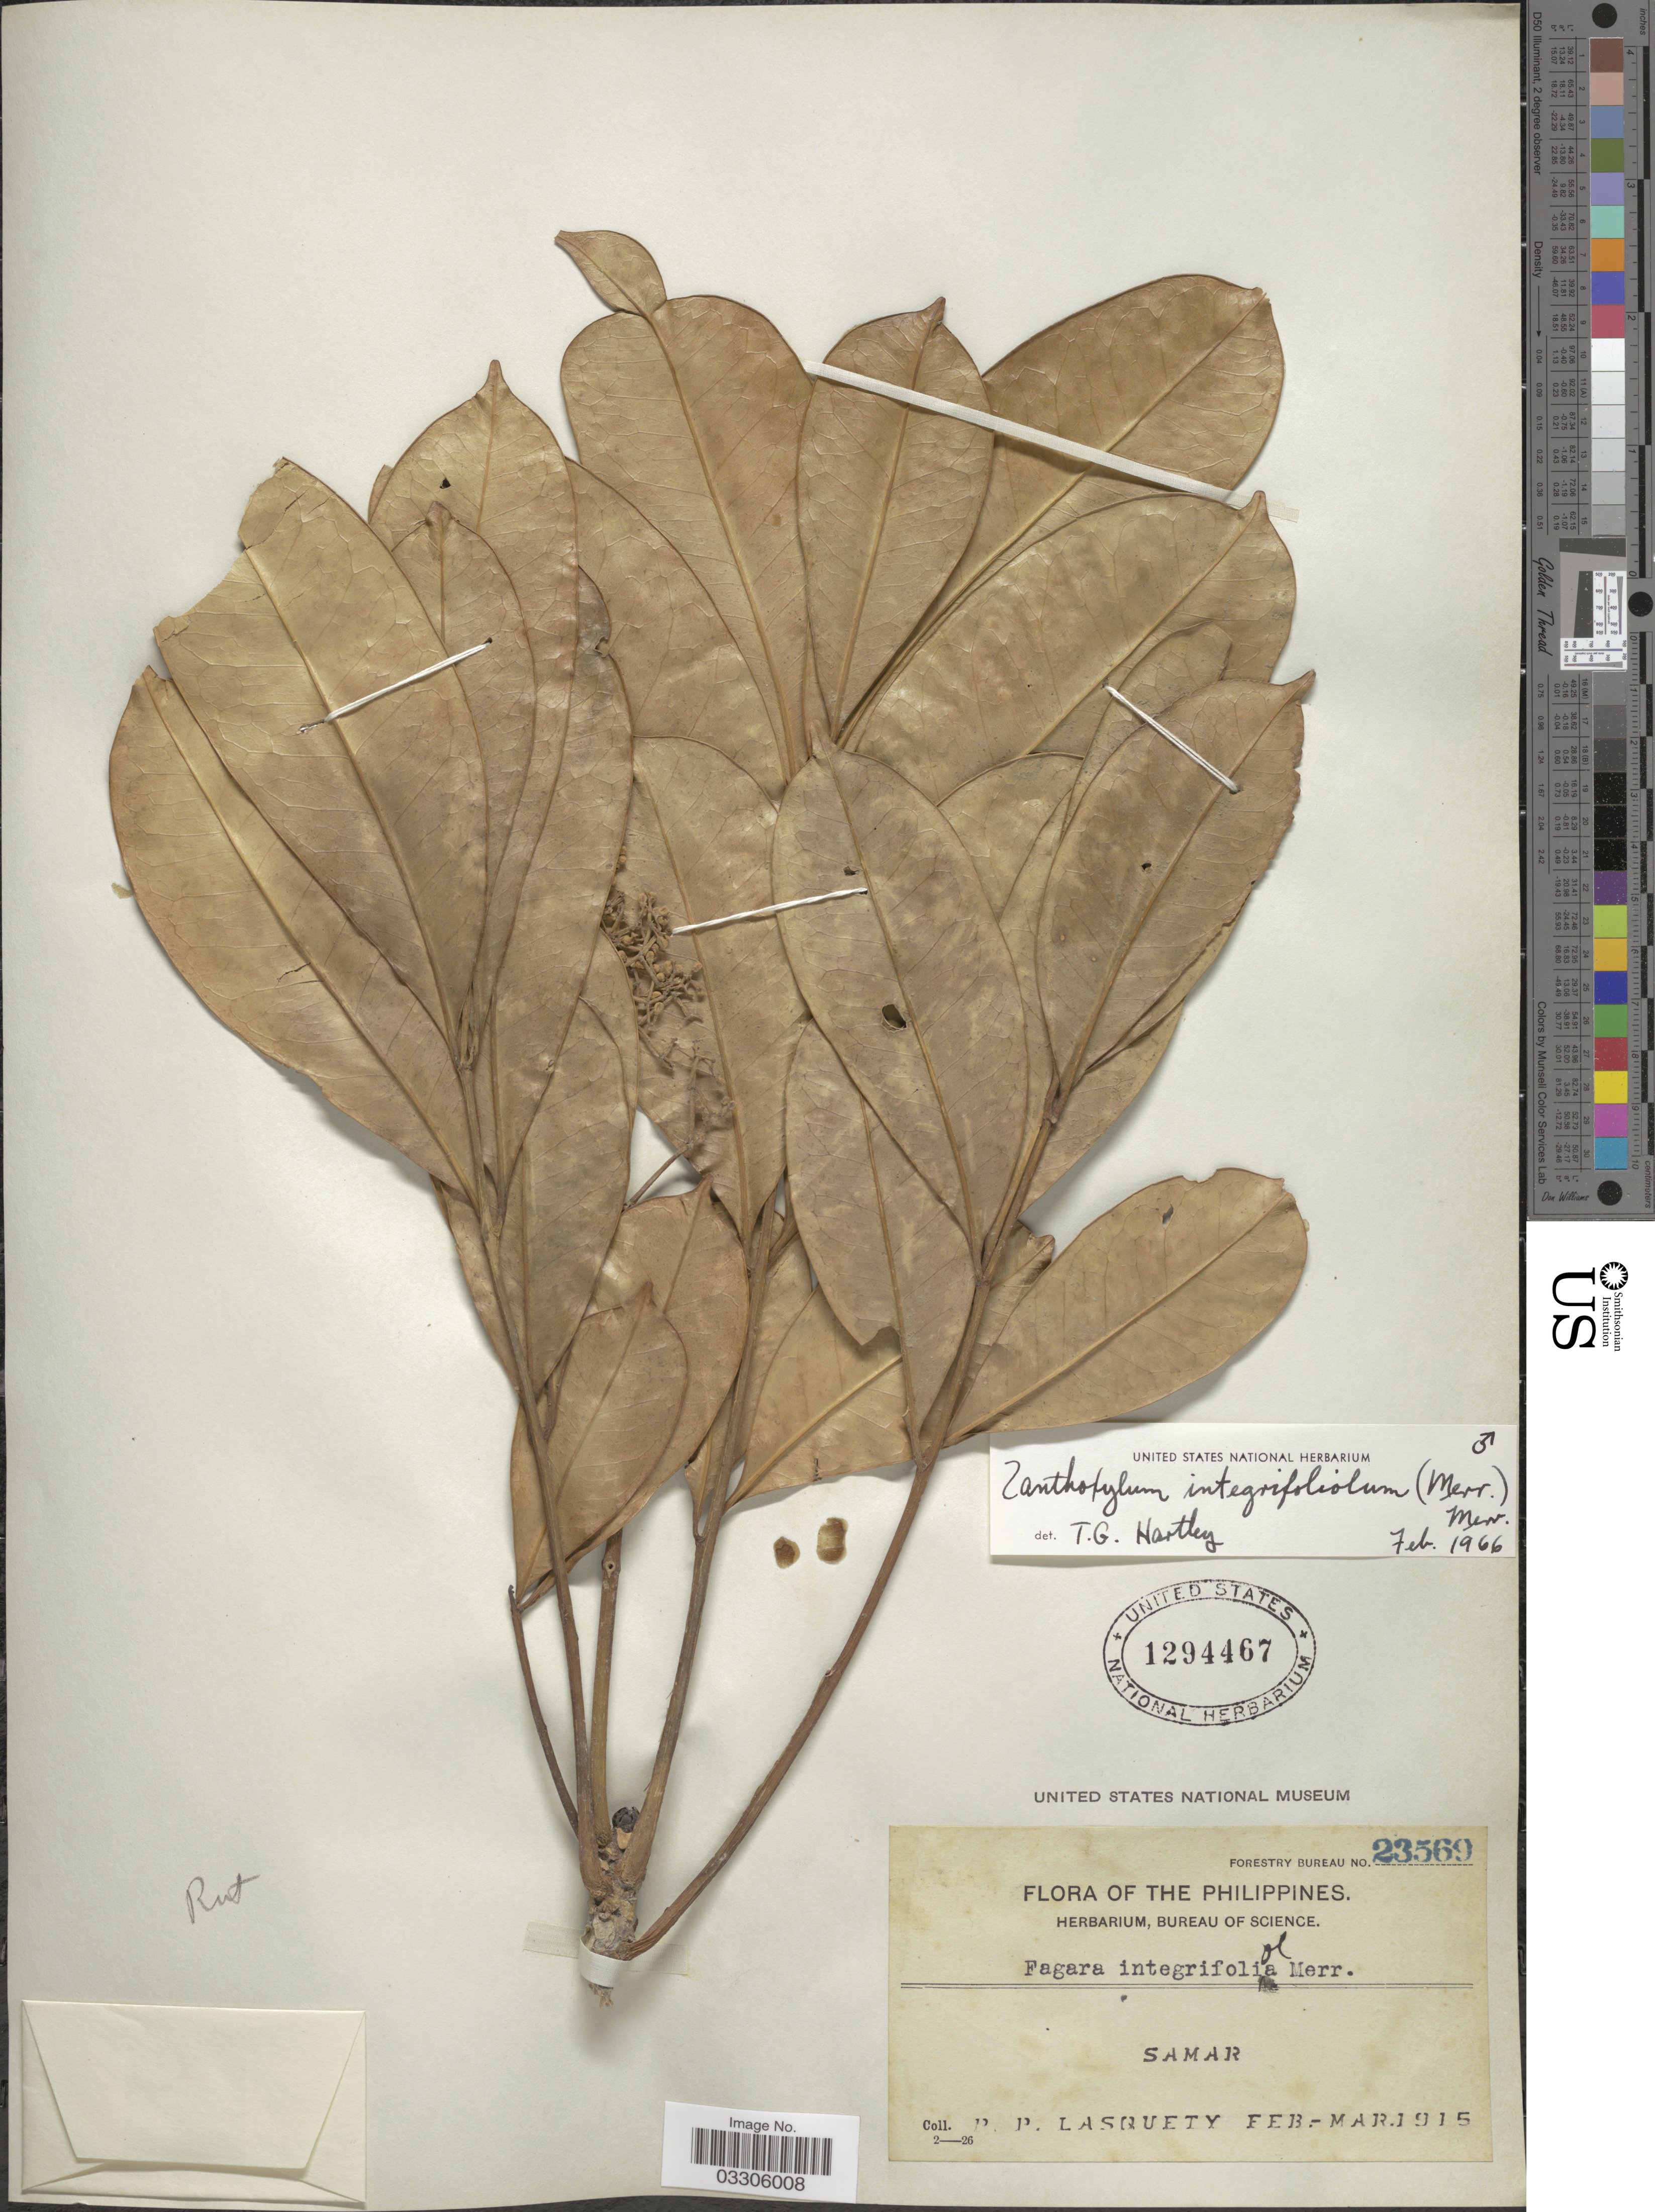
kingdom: Plantae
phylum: Tracheophyta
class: Magnoliopsida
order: Sapindales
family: Rutaceae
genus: Zanthoxylum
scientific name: Zanthoxylum integrifoliolum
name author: (Merr.) Merr.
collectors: P. Lasquety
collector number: Forestry Bureau 23569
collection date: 1915-02/1915-03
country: Philippines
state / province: Eastern Visayas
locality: Samar.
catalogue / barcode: US 1294467